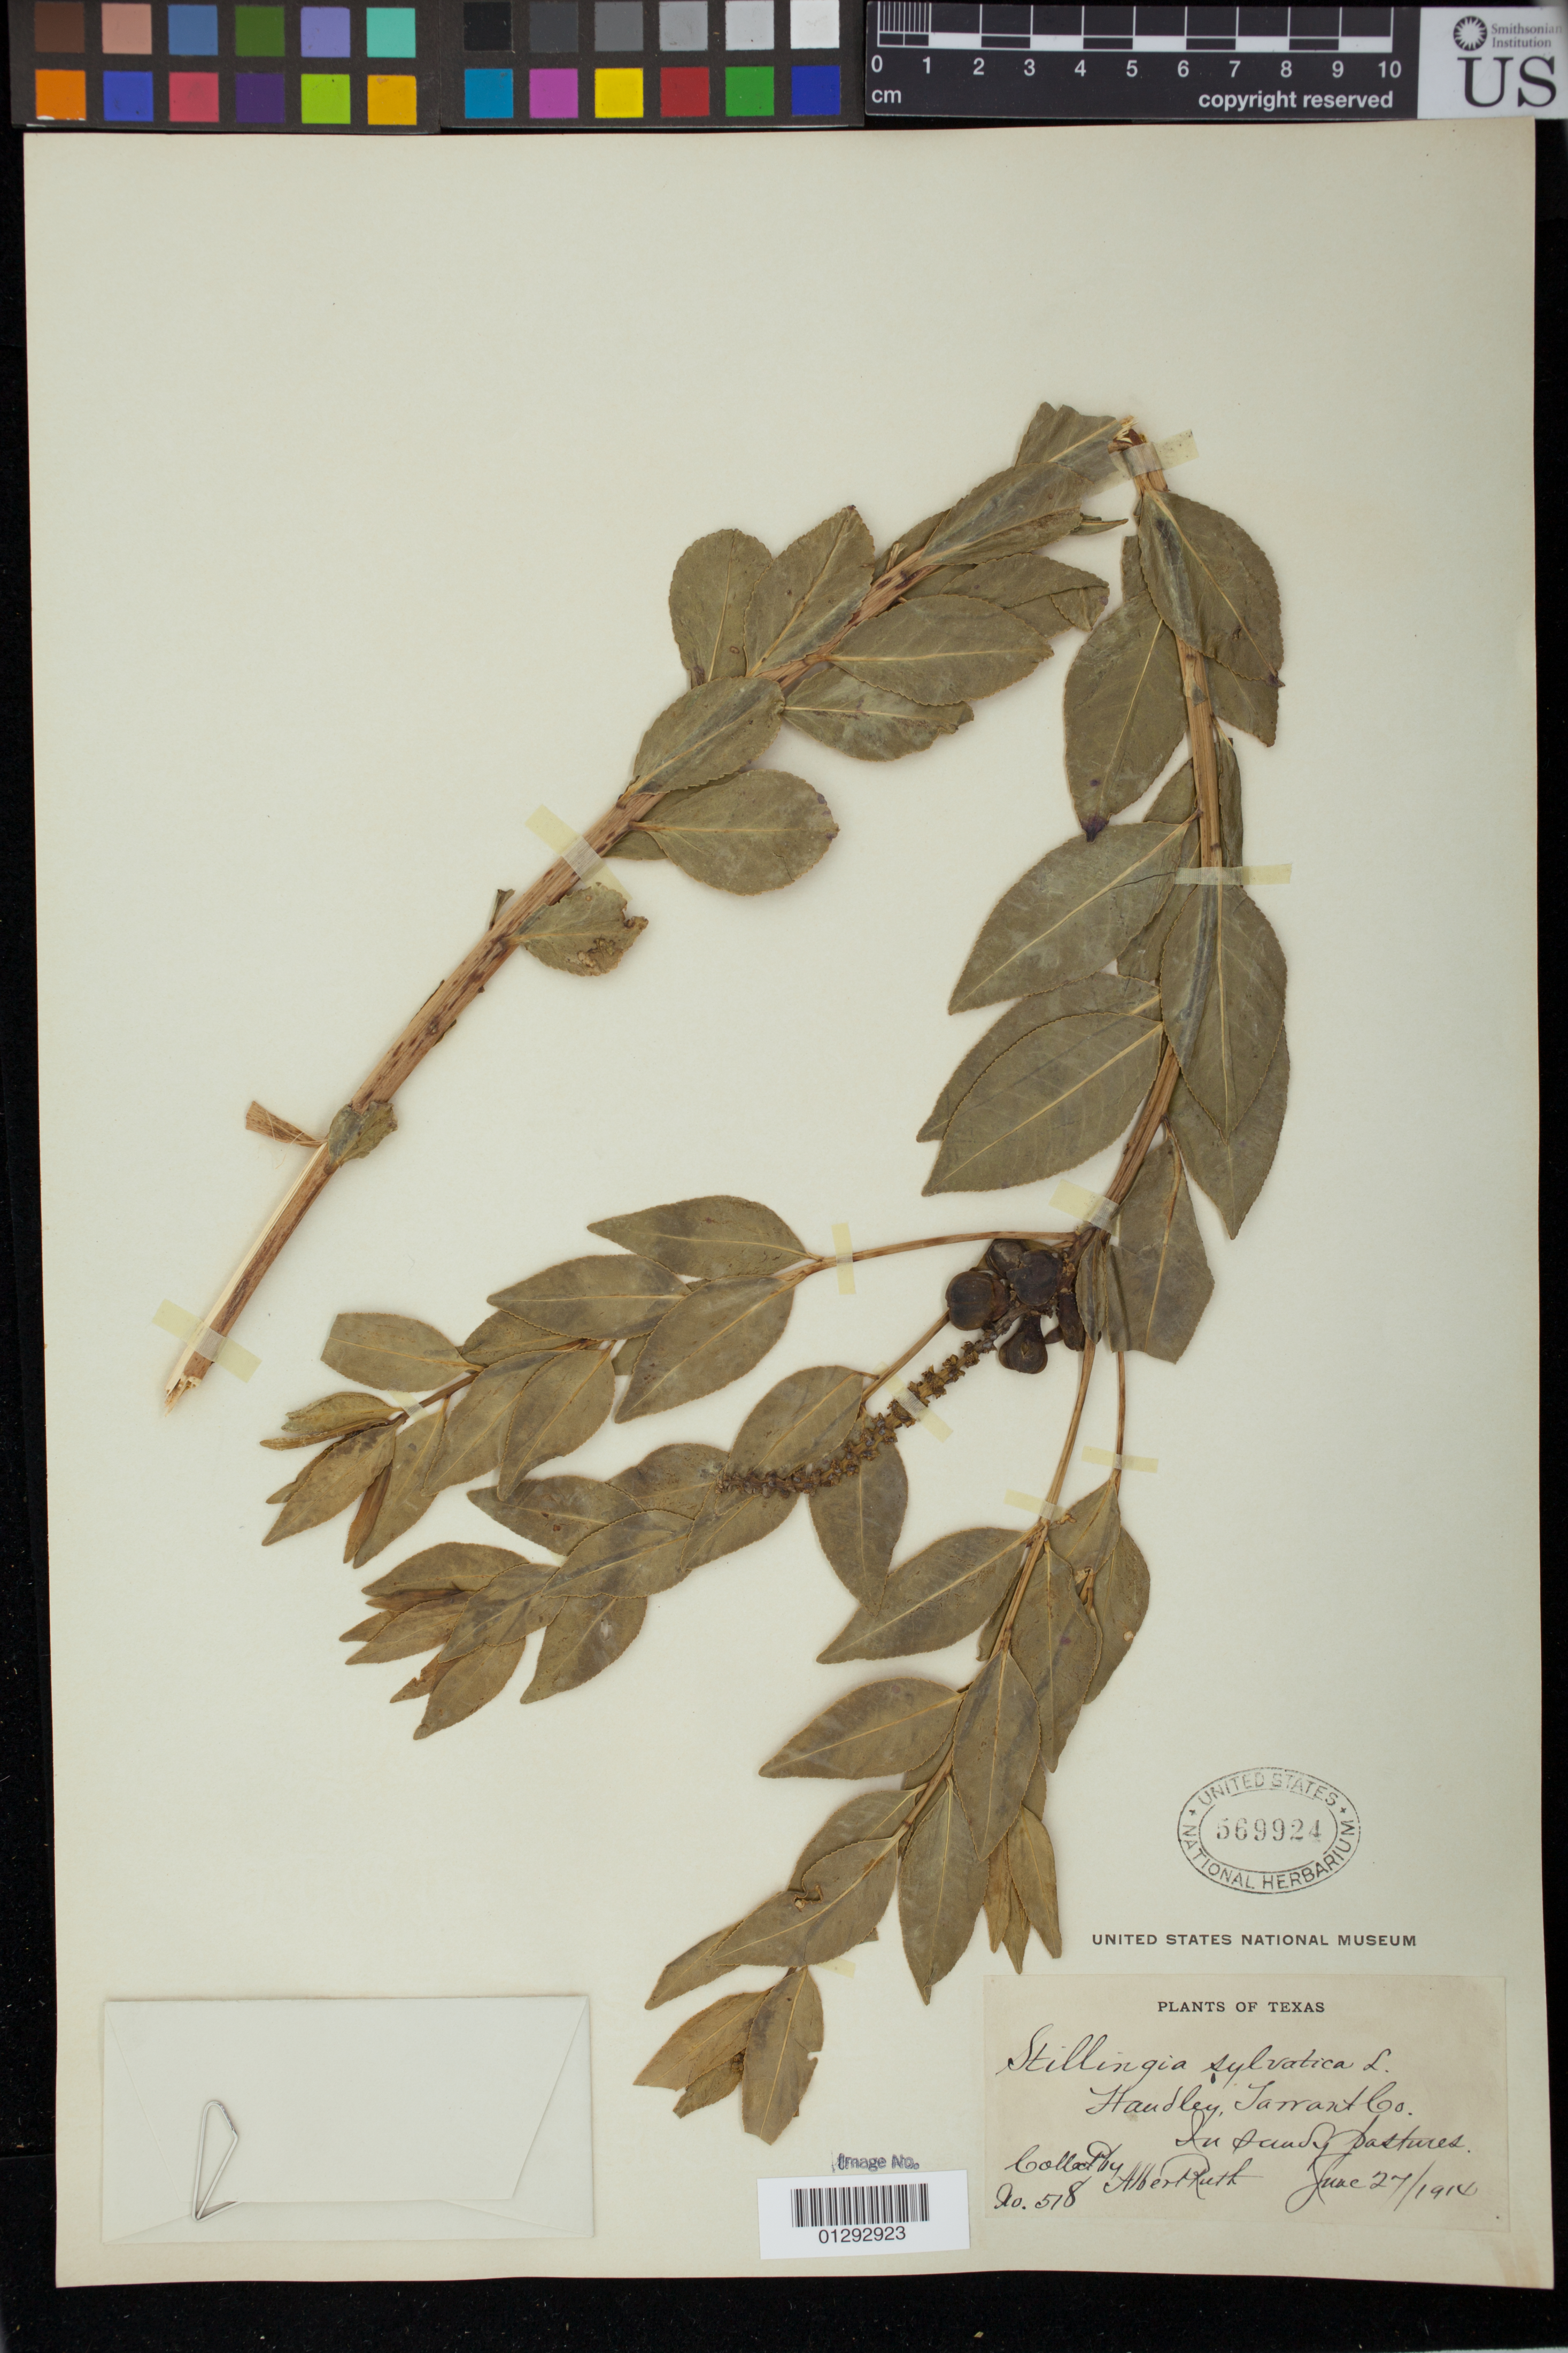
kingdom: Plantae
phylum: Tracheophyta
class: Magnoliopsida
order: Malpighiales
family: Euphorbiaceae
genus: Stillingia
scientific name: Stillingia sylvatica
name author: L.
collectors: A. Ruth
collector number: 578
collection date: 1914-06-27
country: United States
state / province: Texas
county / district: Tarrant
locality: Handley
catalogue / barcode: US 569924